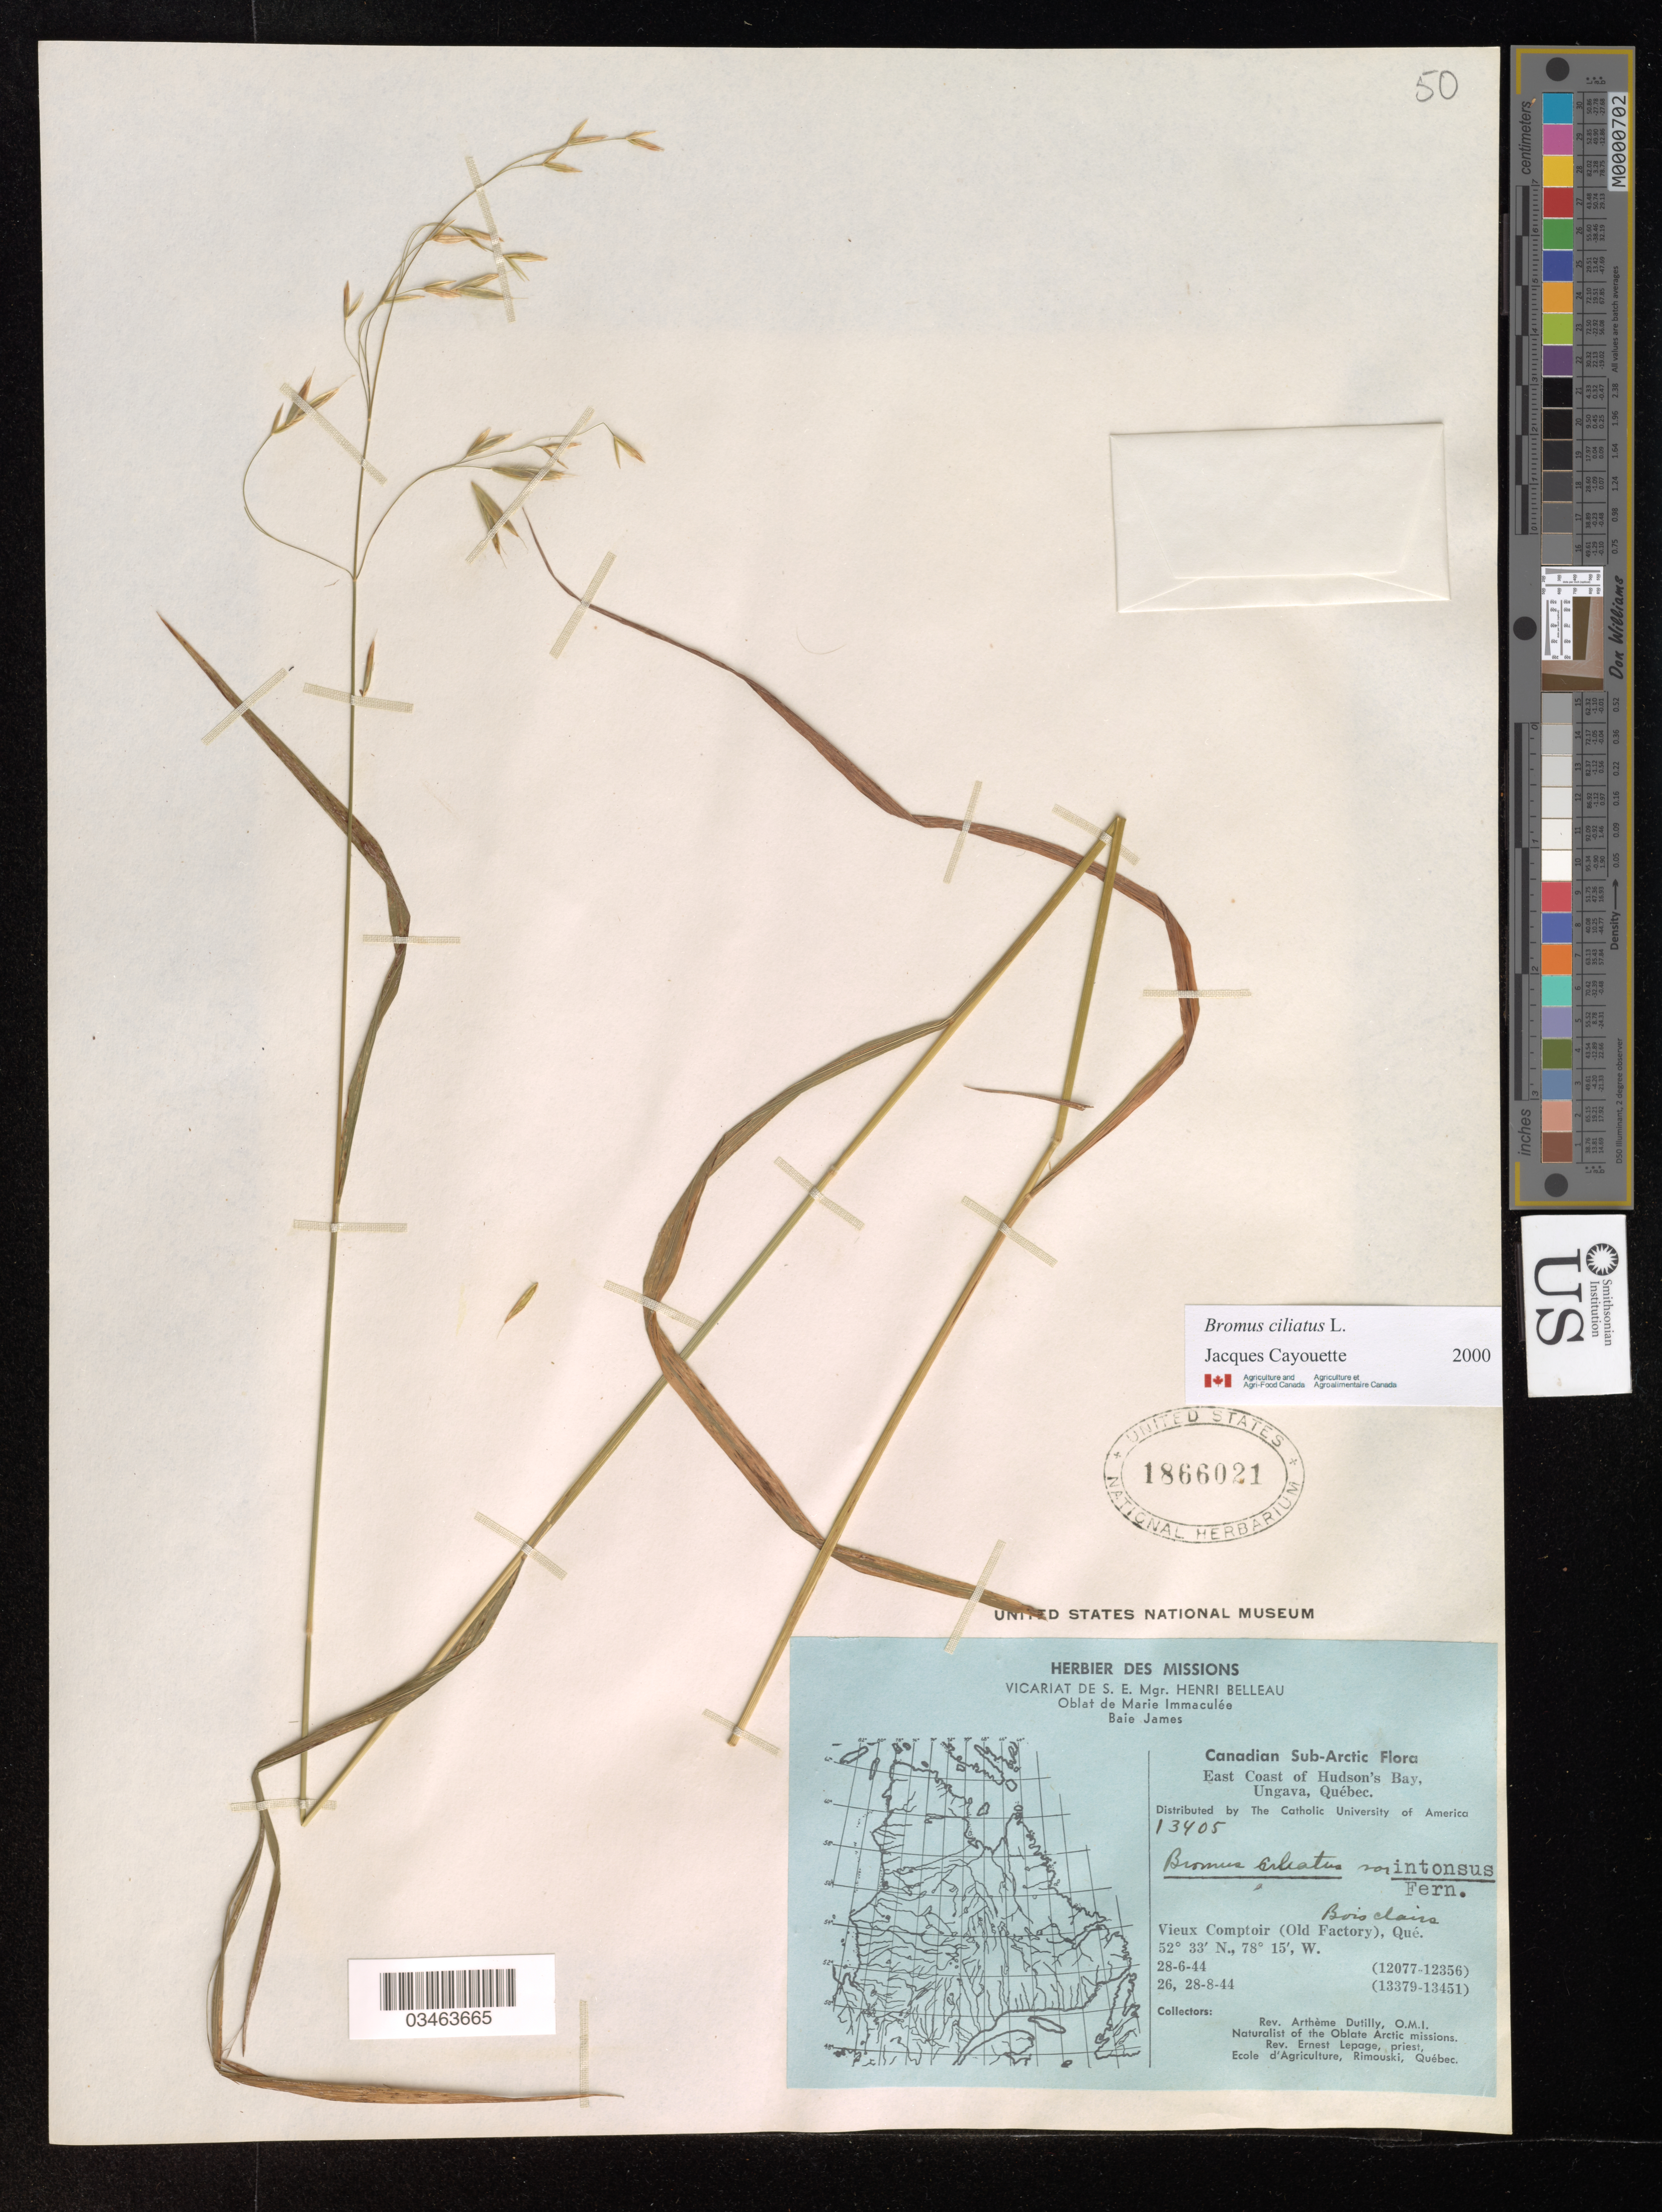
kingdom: Plantae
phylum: Tracheophyta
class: Liliopsida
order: Poales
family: Poaceae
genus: Bromus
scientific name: Bromus ciliatus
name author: L.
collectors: A. Dutilly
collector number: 13405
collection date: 1944-08-28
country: Canada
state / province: Quebec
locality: Vieux Comptoir (Old Factory). (12077-12356)? (13379-13451)?.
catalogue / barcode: US 1866021